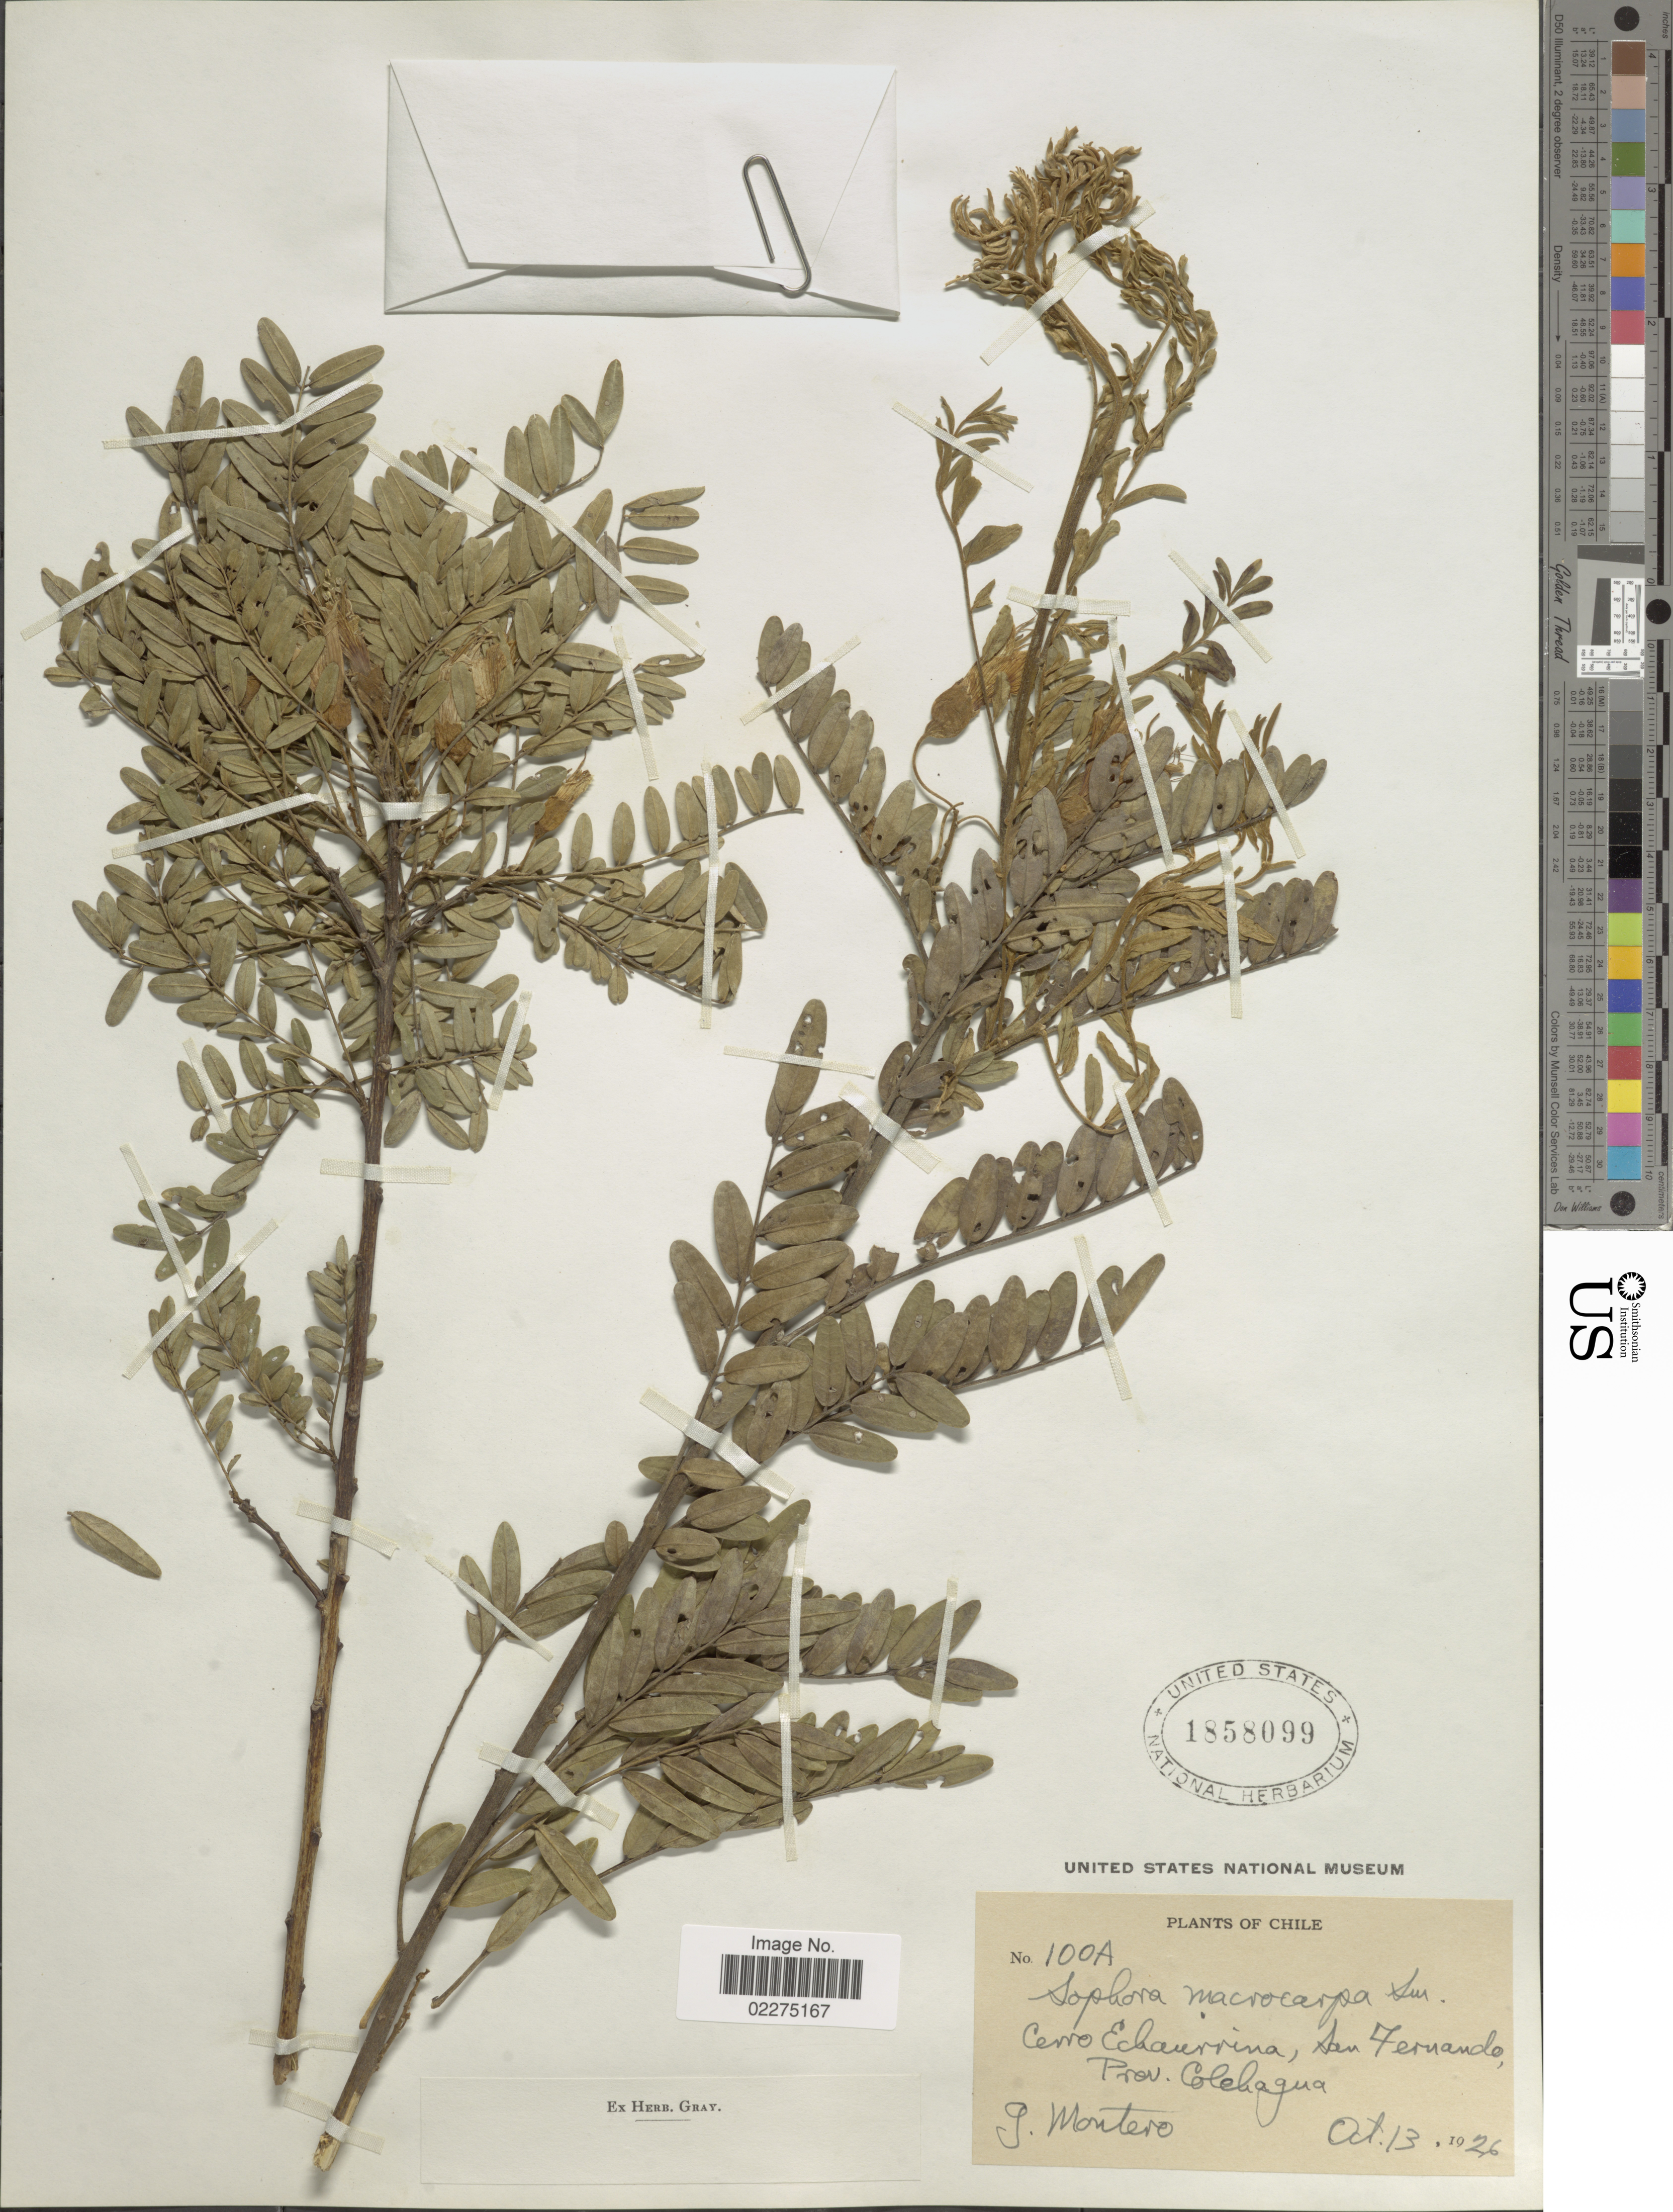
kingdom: Plantae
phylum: Tracheophyta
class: Magnoliopsida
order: Fabales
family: Fabaceae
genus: Sophora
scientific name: Sophora macrocarpa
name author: Sm.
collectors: G. Montero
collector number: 100A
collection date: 1926-10-13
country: Chile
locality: Cerro Echeverria, San Fernando, Prov. Colchagua.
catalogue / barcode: US 1858099